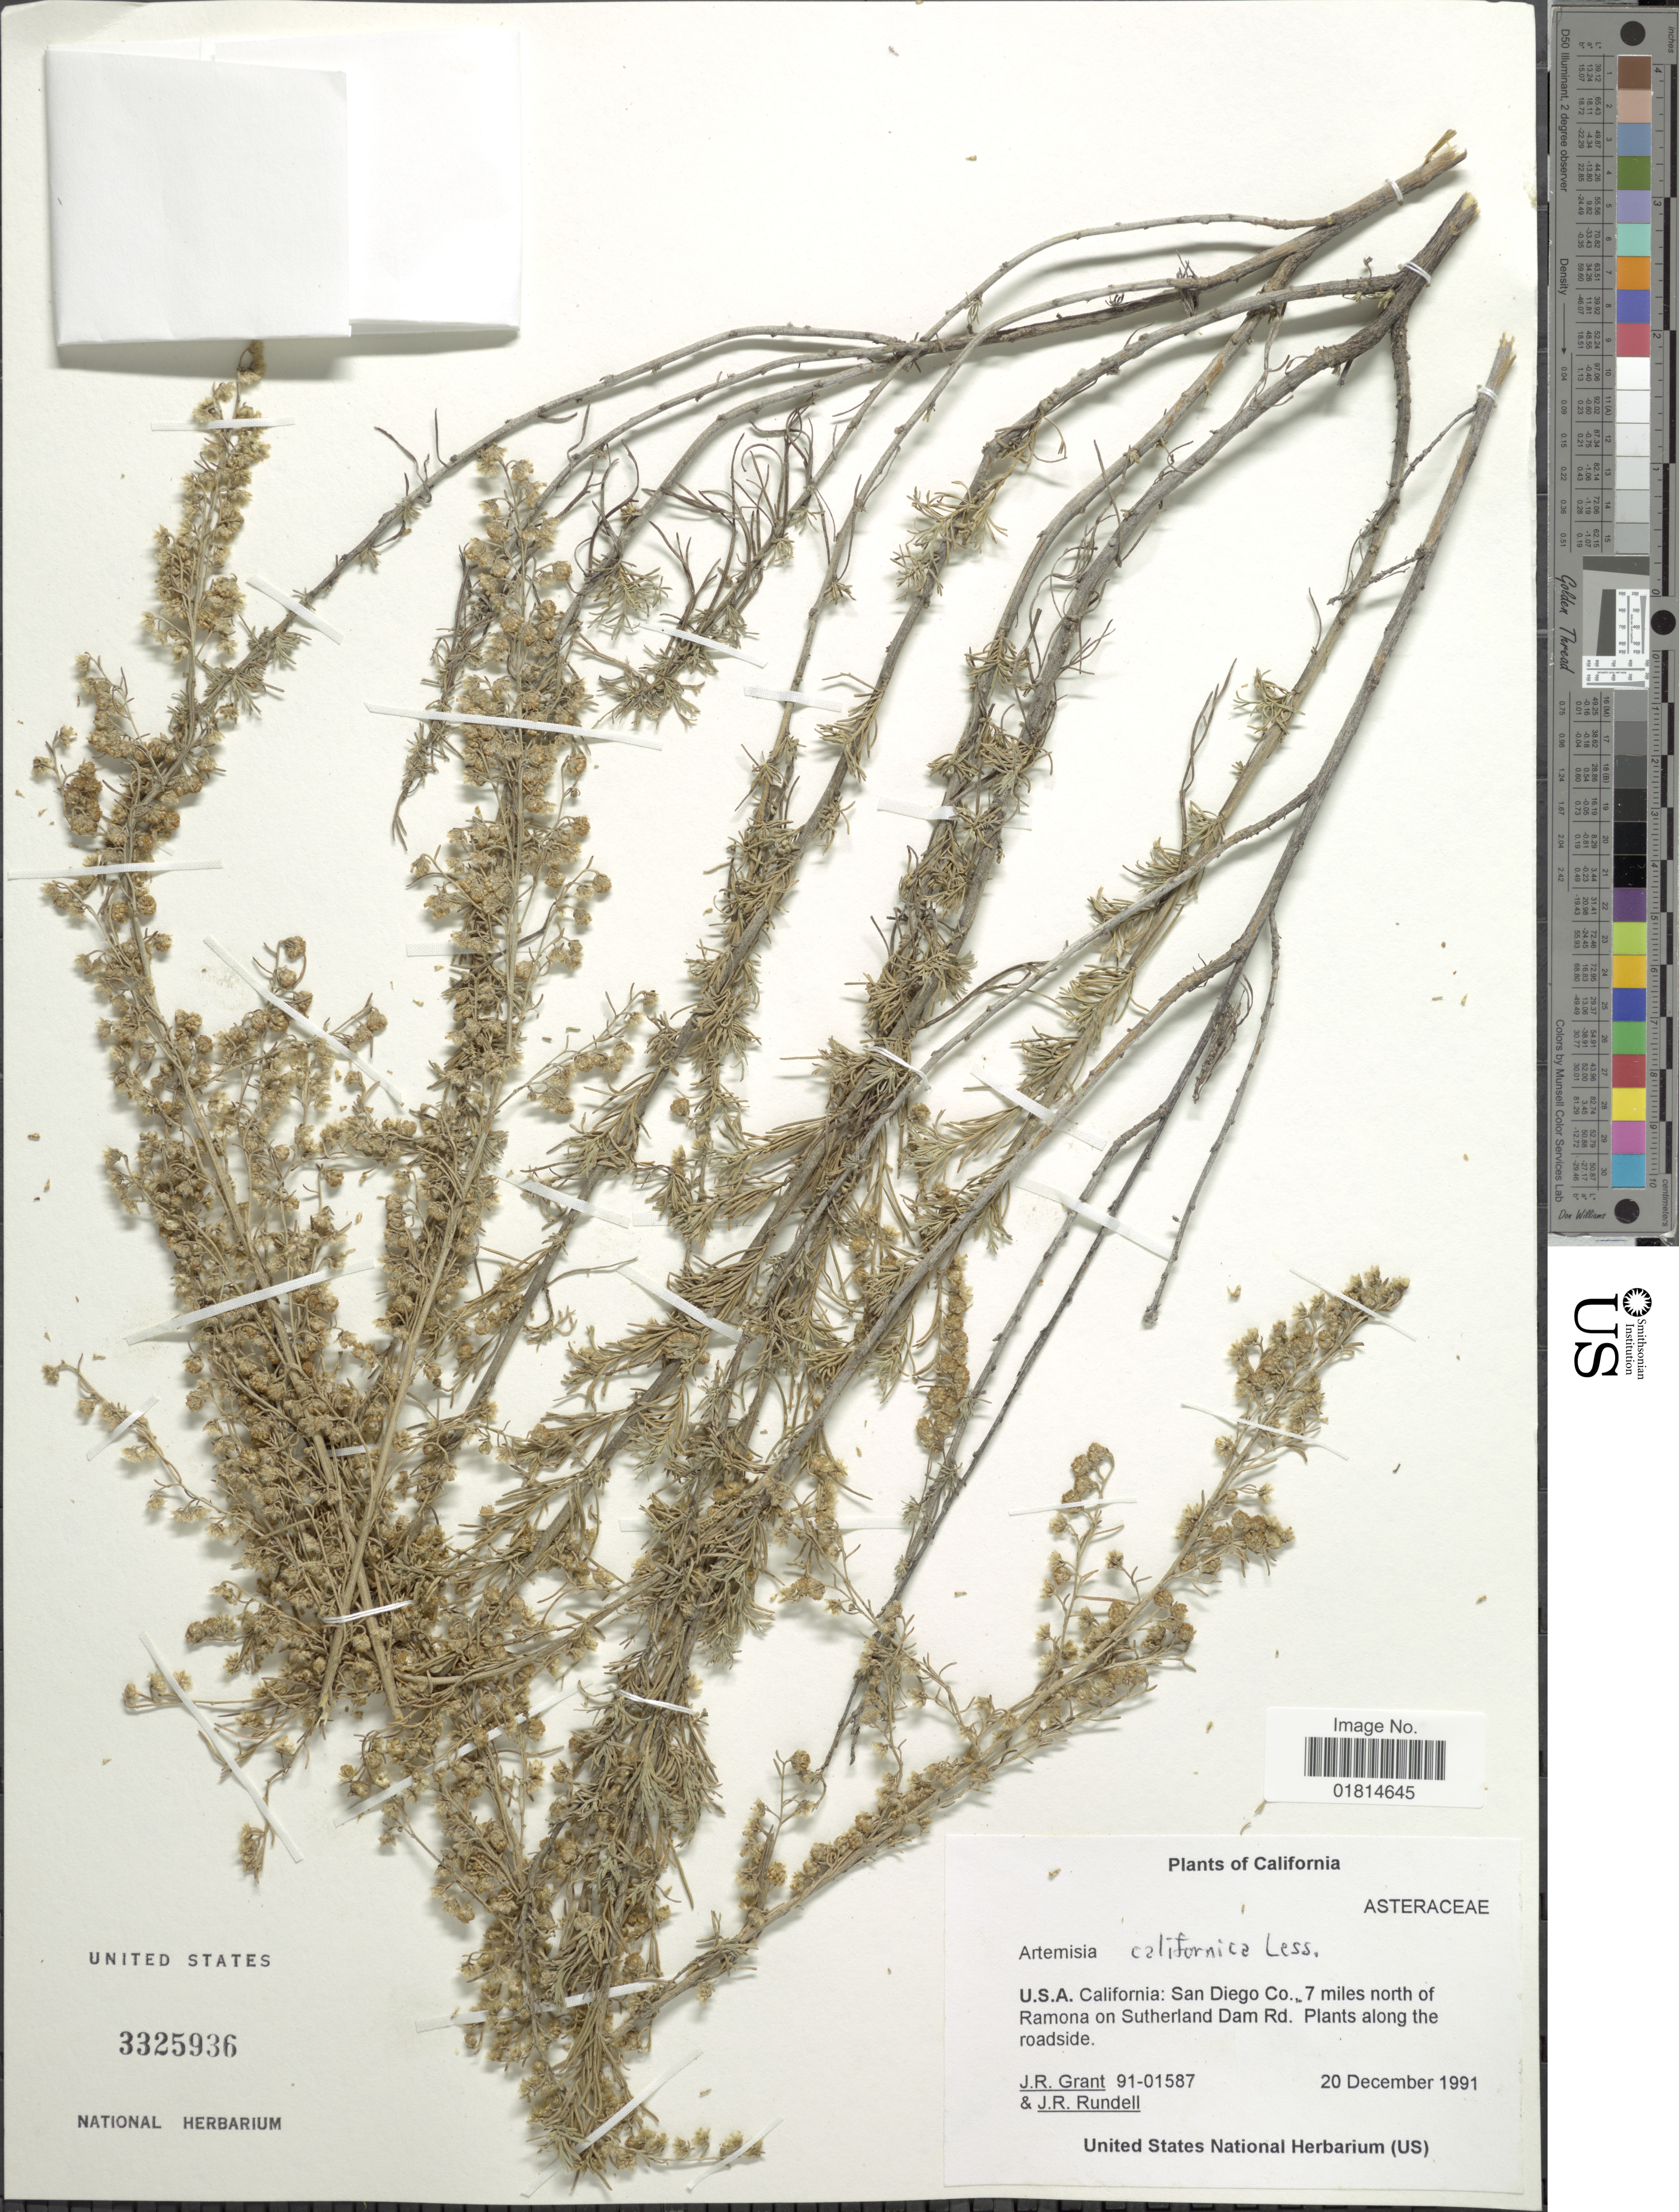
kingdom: Plantae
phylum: Tracheophyta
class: Magnoliopsida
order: Asterales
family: Asteraceae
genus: Artemisia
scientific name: Artemisia californica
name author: Less.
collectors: J. Grant & J. R. Rundell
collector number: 91-01587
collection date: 1991-12-20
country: United States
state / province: California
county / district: San Diego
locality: U.S.A. California: San Diego Co., 7 miles north of Ramona on Sutherland Dam Rd. Plants along the roadside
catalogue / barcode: US 3325936